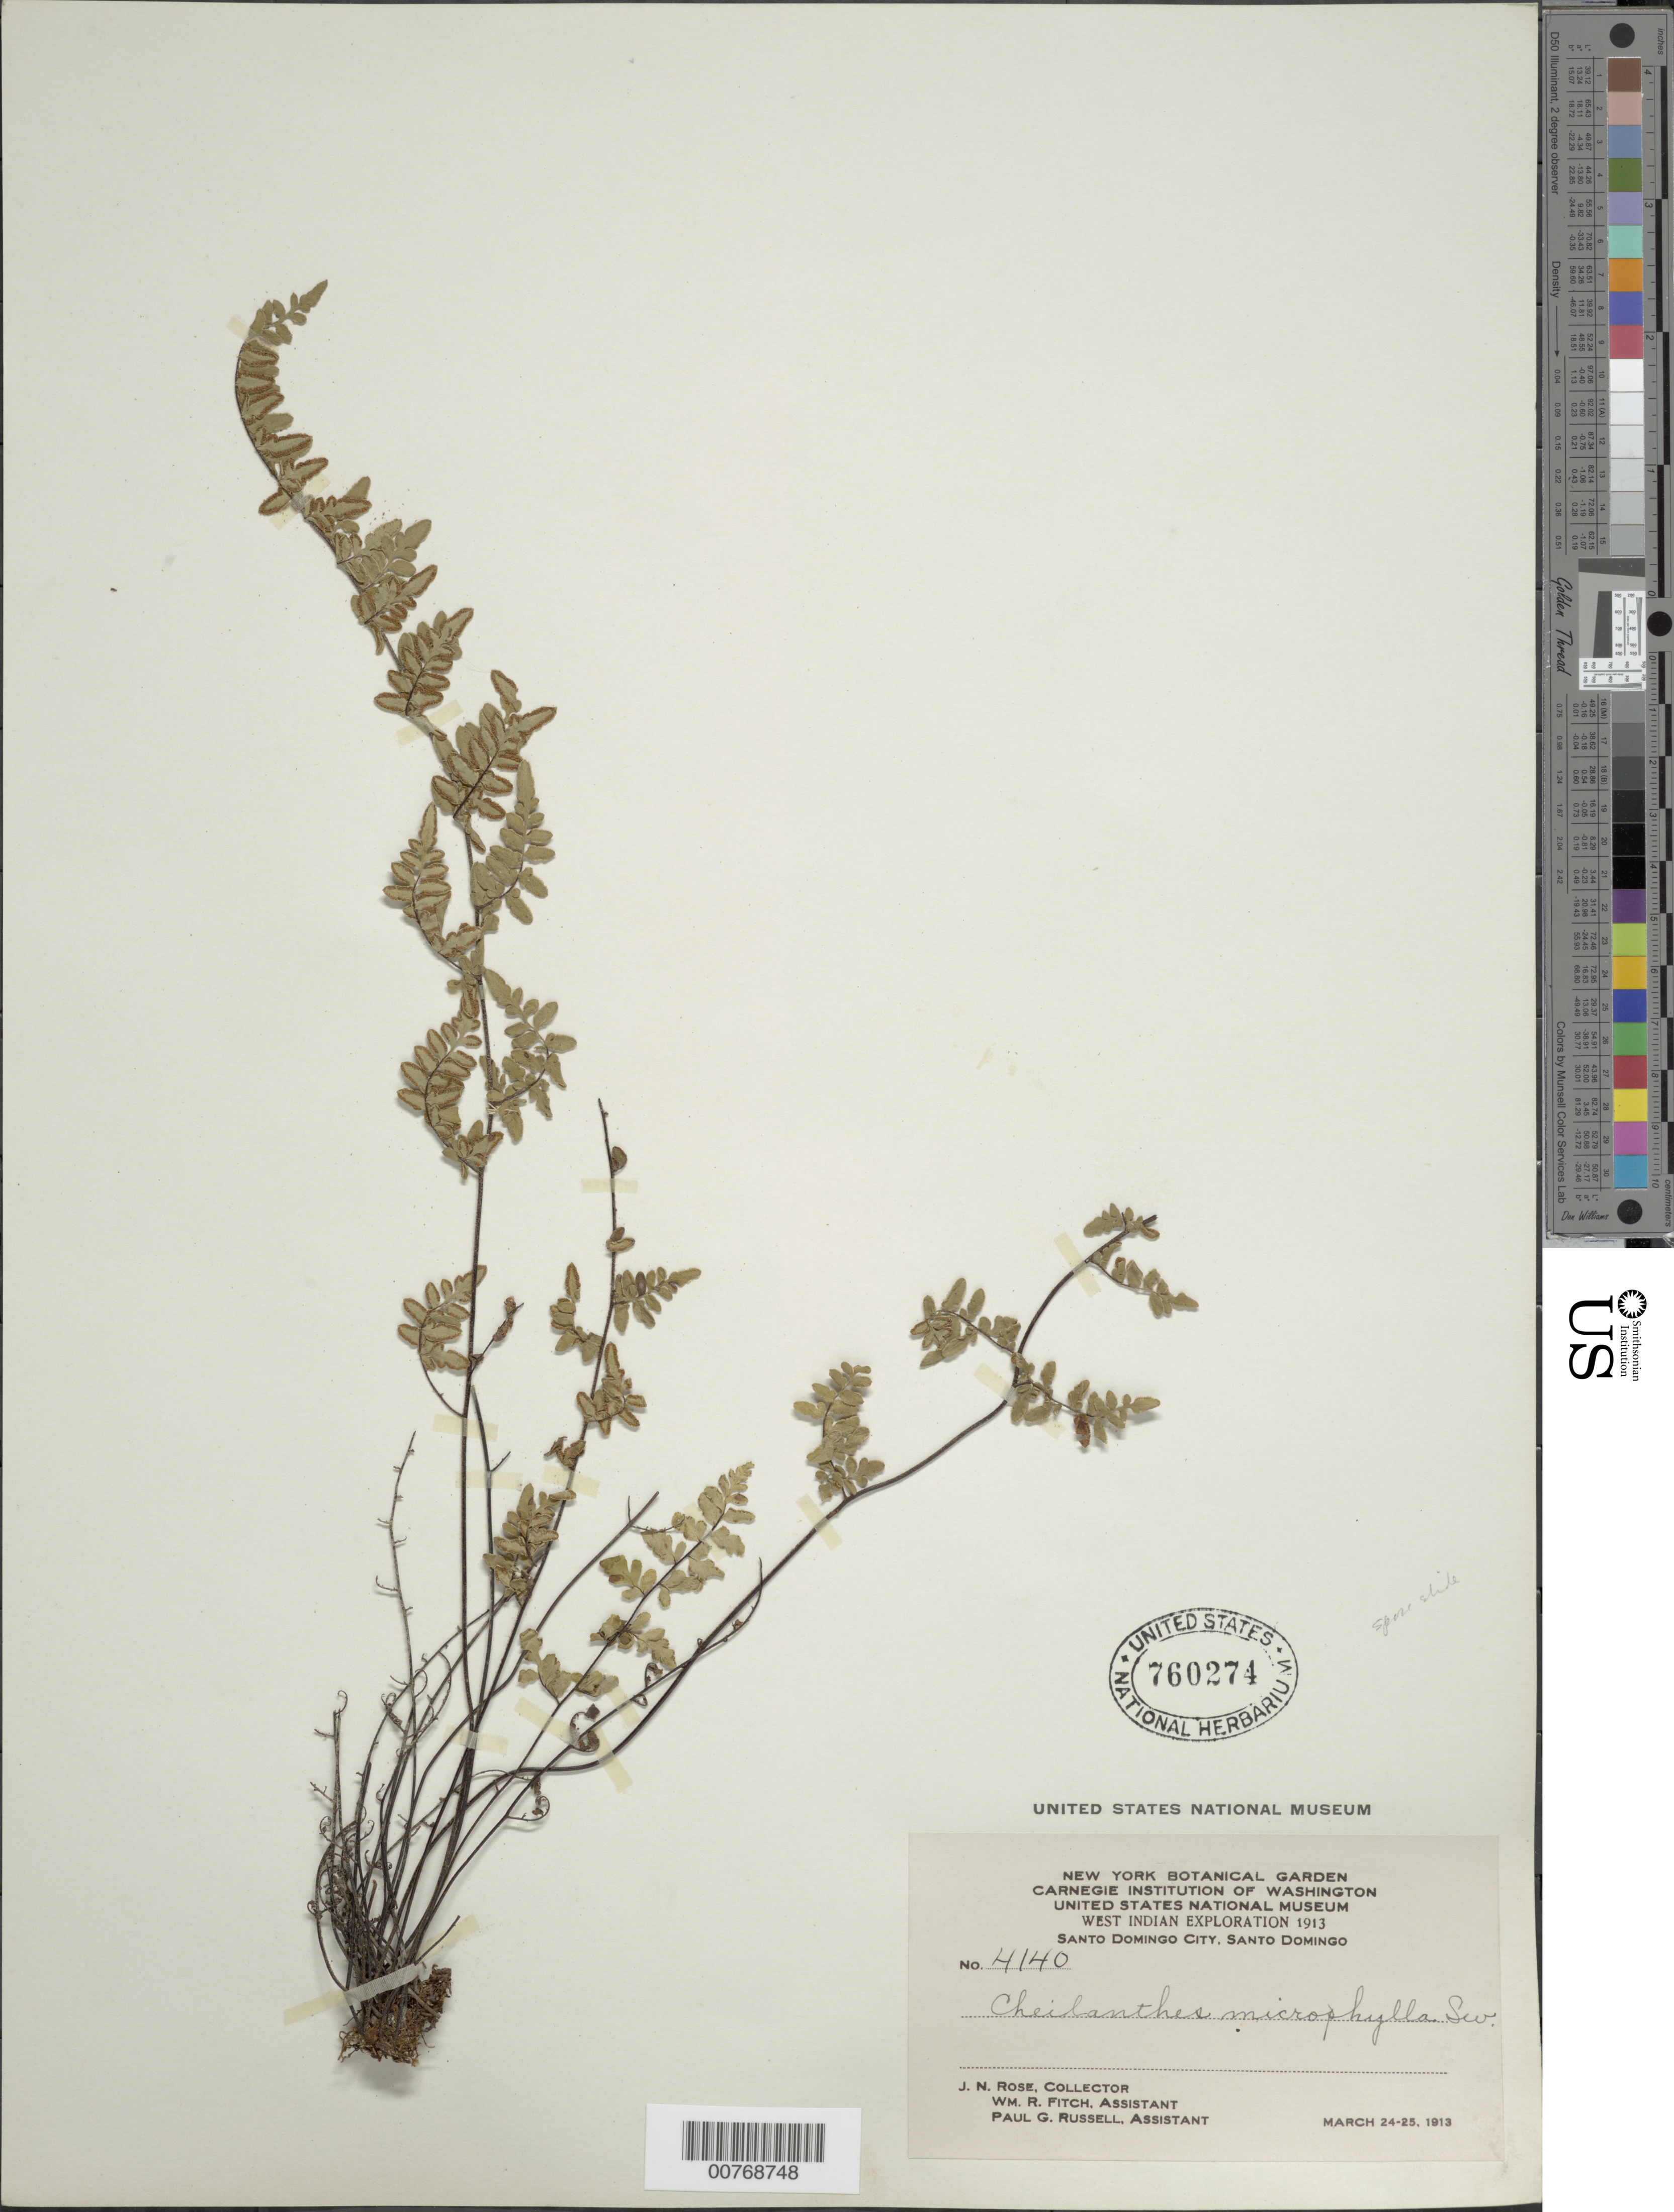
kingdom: Plantae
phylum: Tracheophyta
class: Polypodiopsida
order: Polypodiales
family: Pteridaceae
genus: Myriopteris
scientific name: Myriopteris microphylla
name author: (Sw.) Grusz & Windham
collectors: J. N. Rose, W. R. Fitch & P. G. Russell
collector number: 4140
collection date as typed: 24 Mar 1913 25 Mar 1913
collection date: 1913-03-24/1913-03-25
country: Dominican Republic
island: Hispaniola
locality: Santo Domingo City.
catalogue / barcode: US 760274